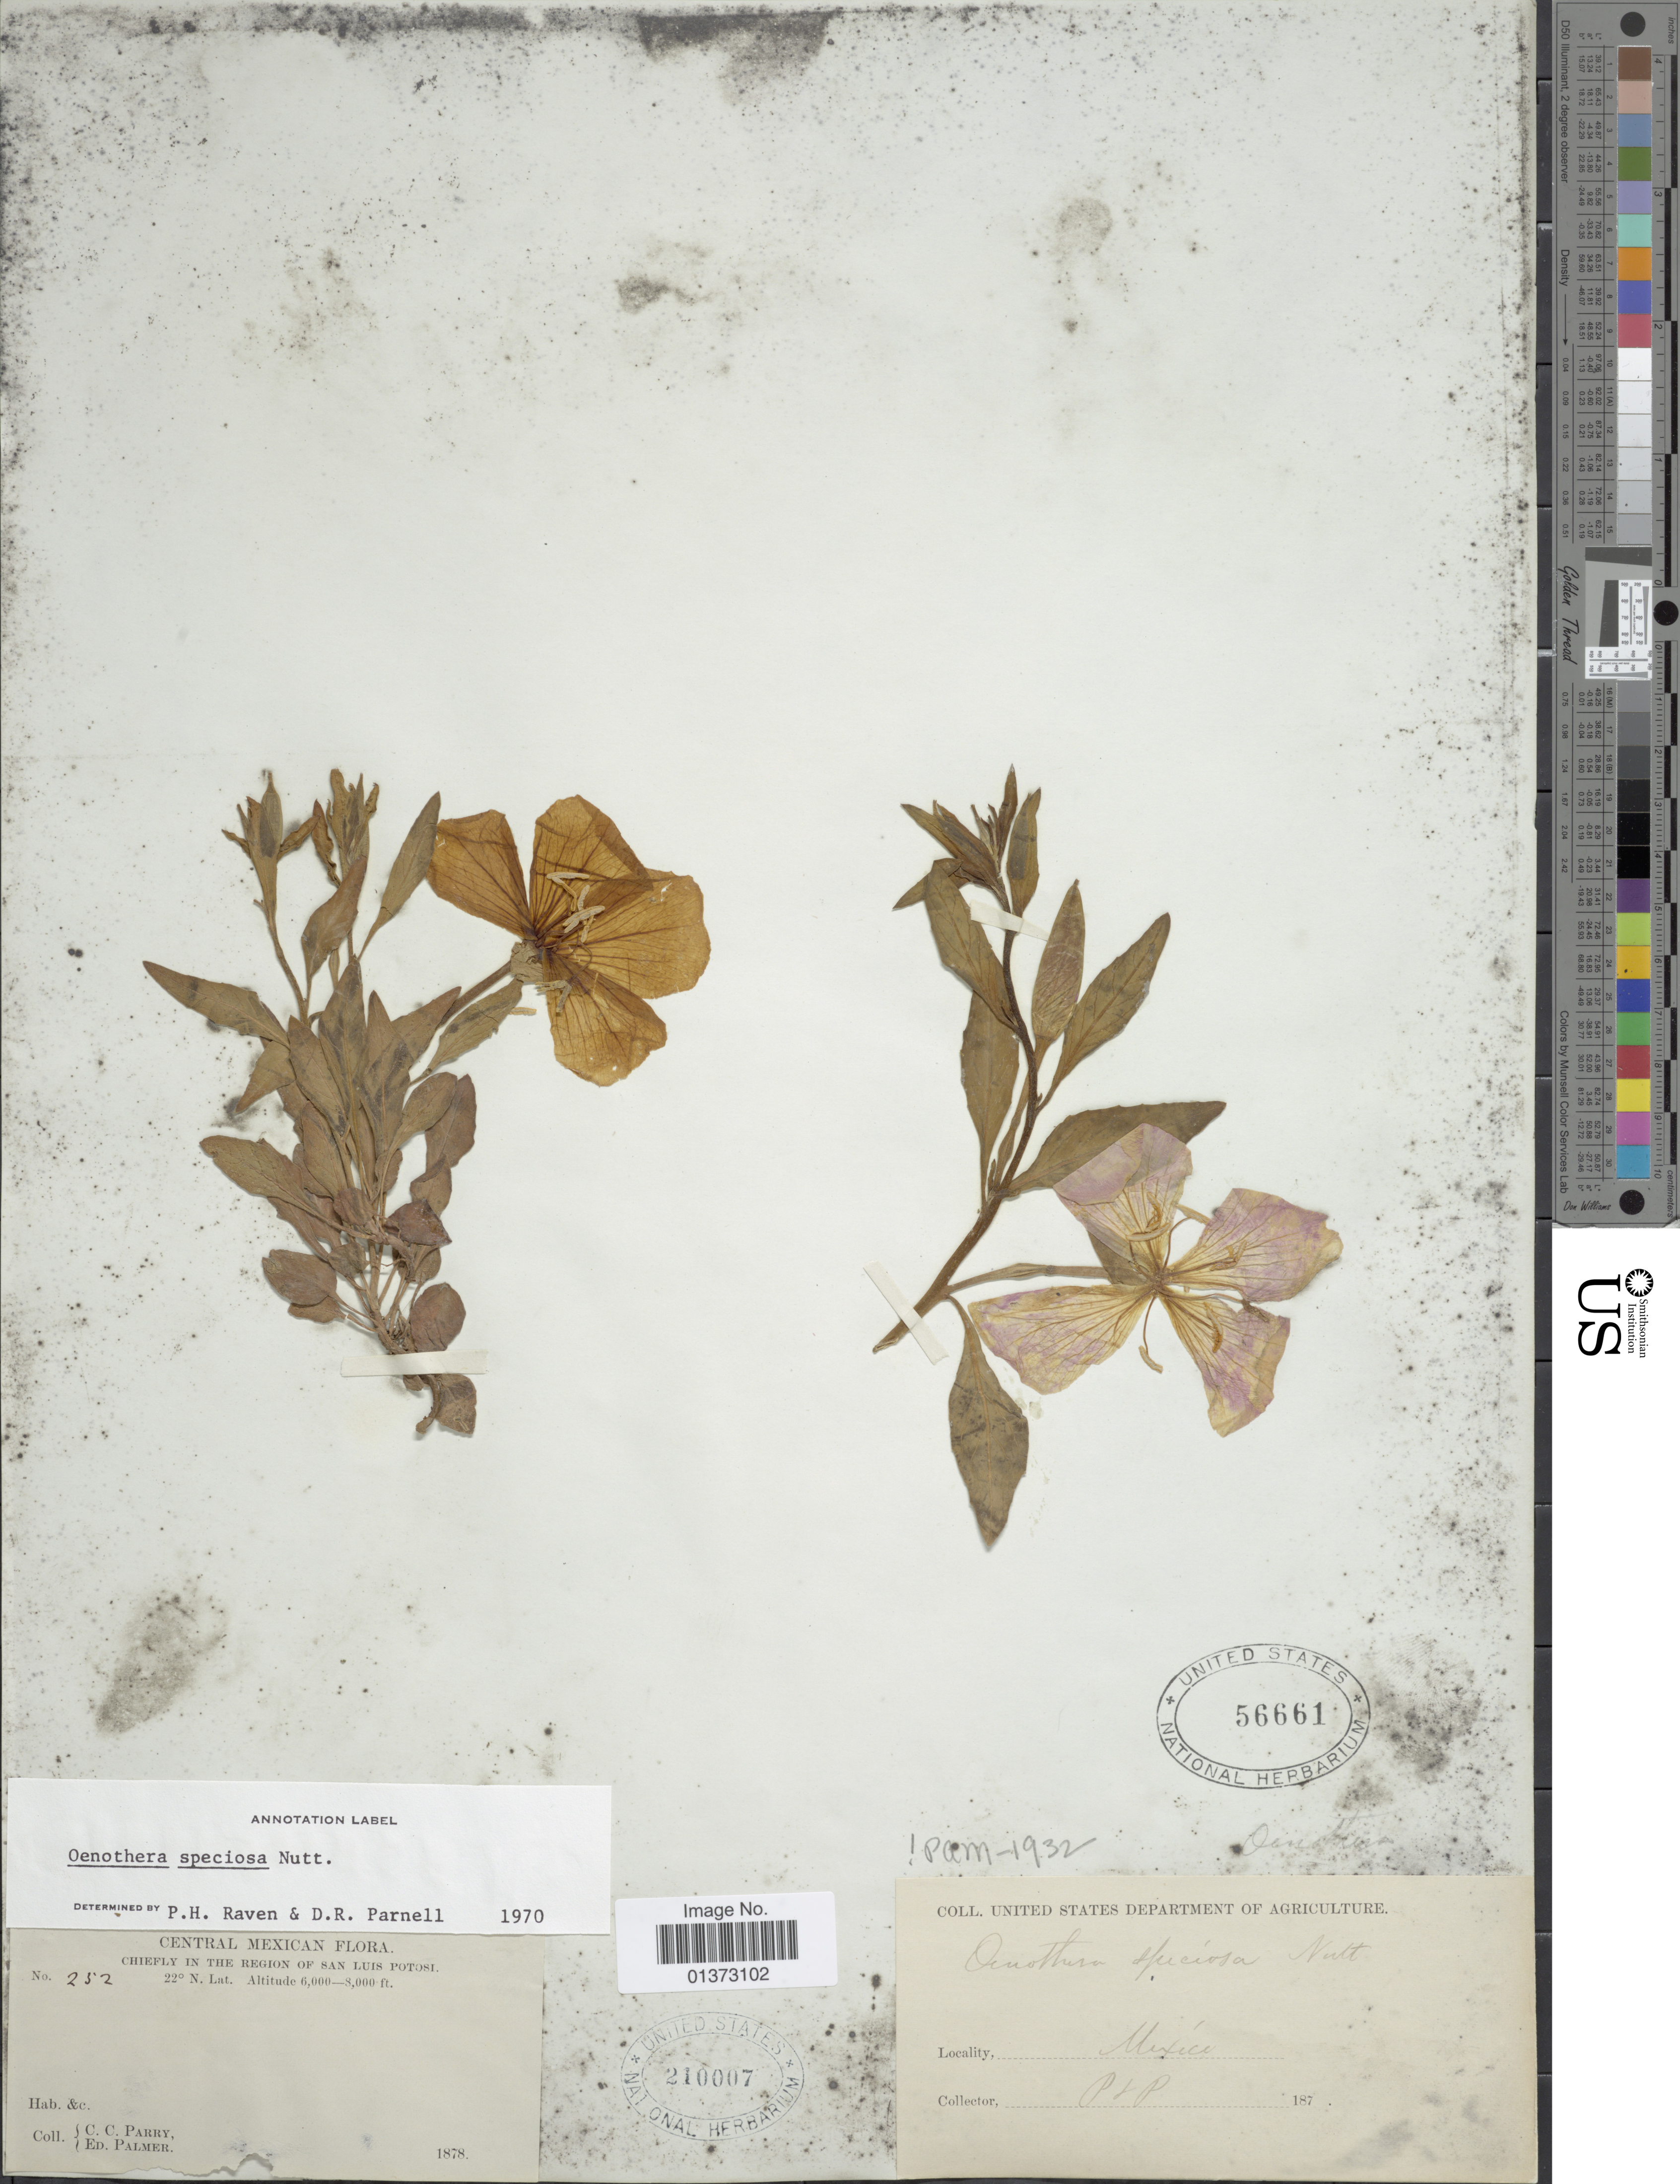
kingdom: Plantae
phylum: Tracheophyta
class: Magnoliopsida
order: Myrtales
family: Onagraceae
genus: Oenothera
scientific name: Oenothera speciosa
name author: Nutt.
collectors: C. C. Parry & E. Palmer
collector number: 252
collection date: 1878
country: Mexico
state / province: San Luis Potosí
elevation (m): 1829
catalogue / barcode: US 56661